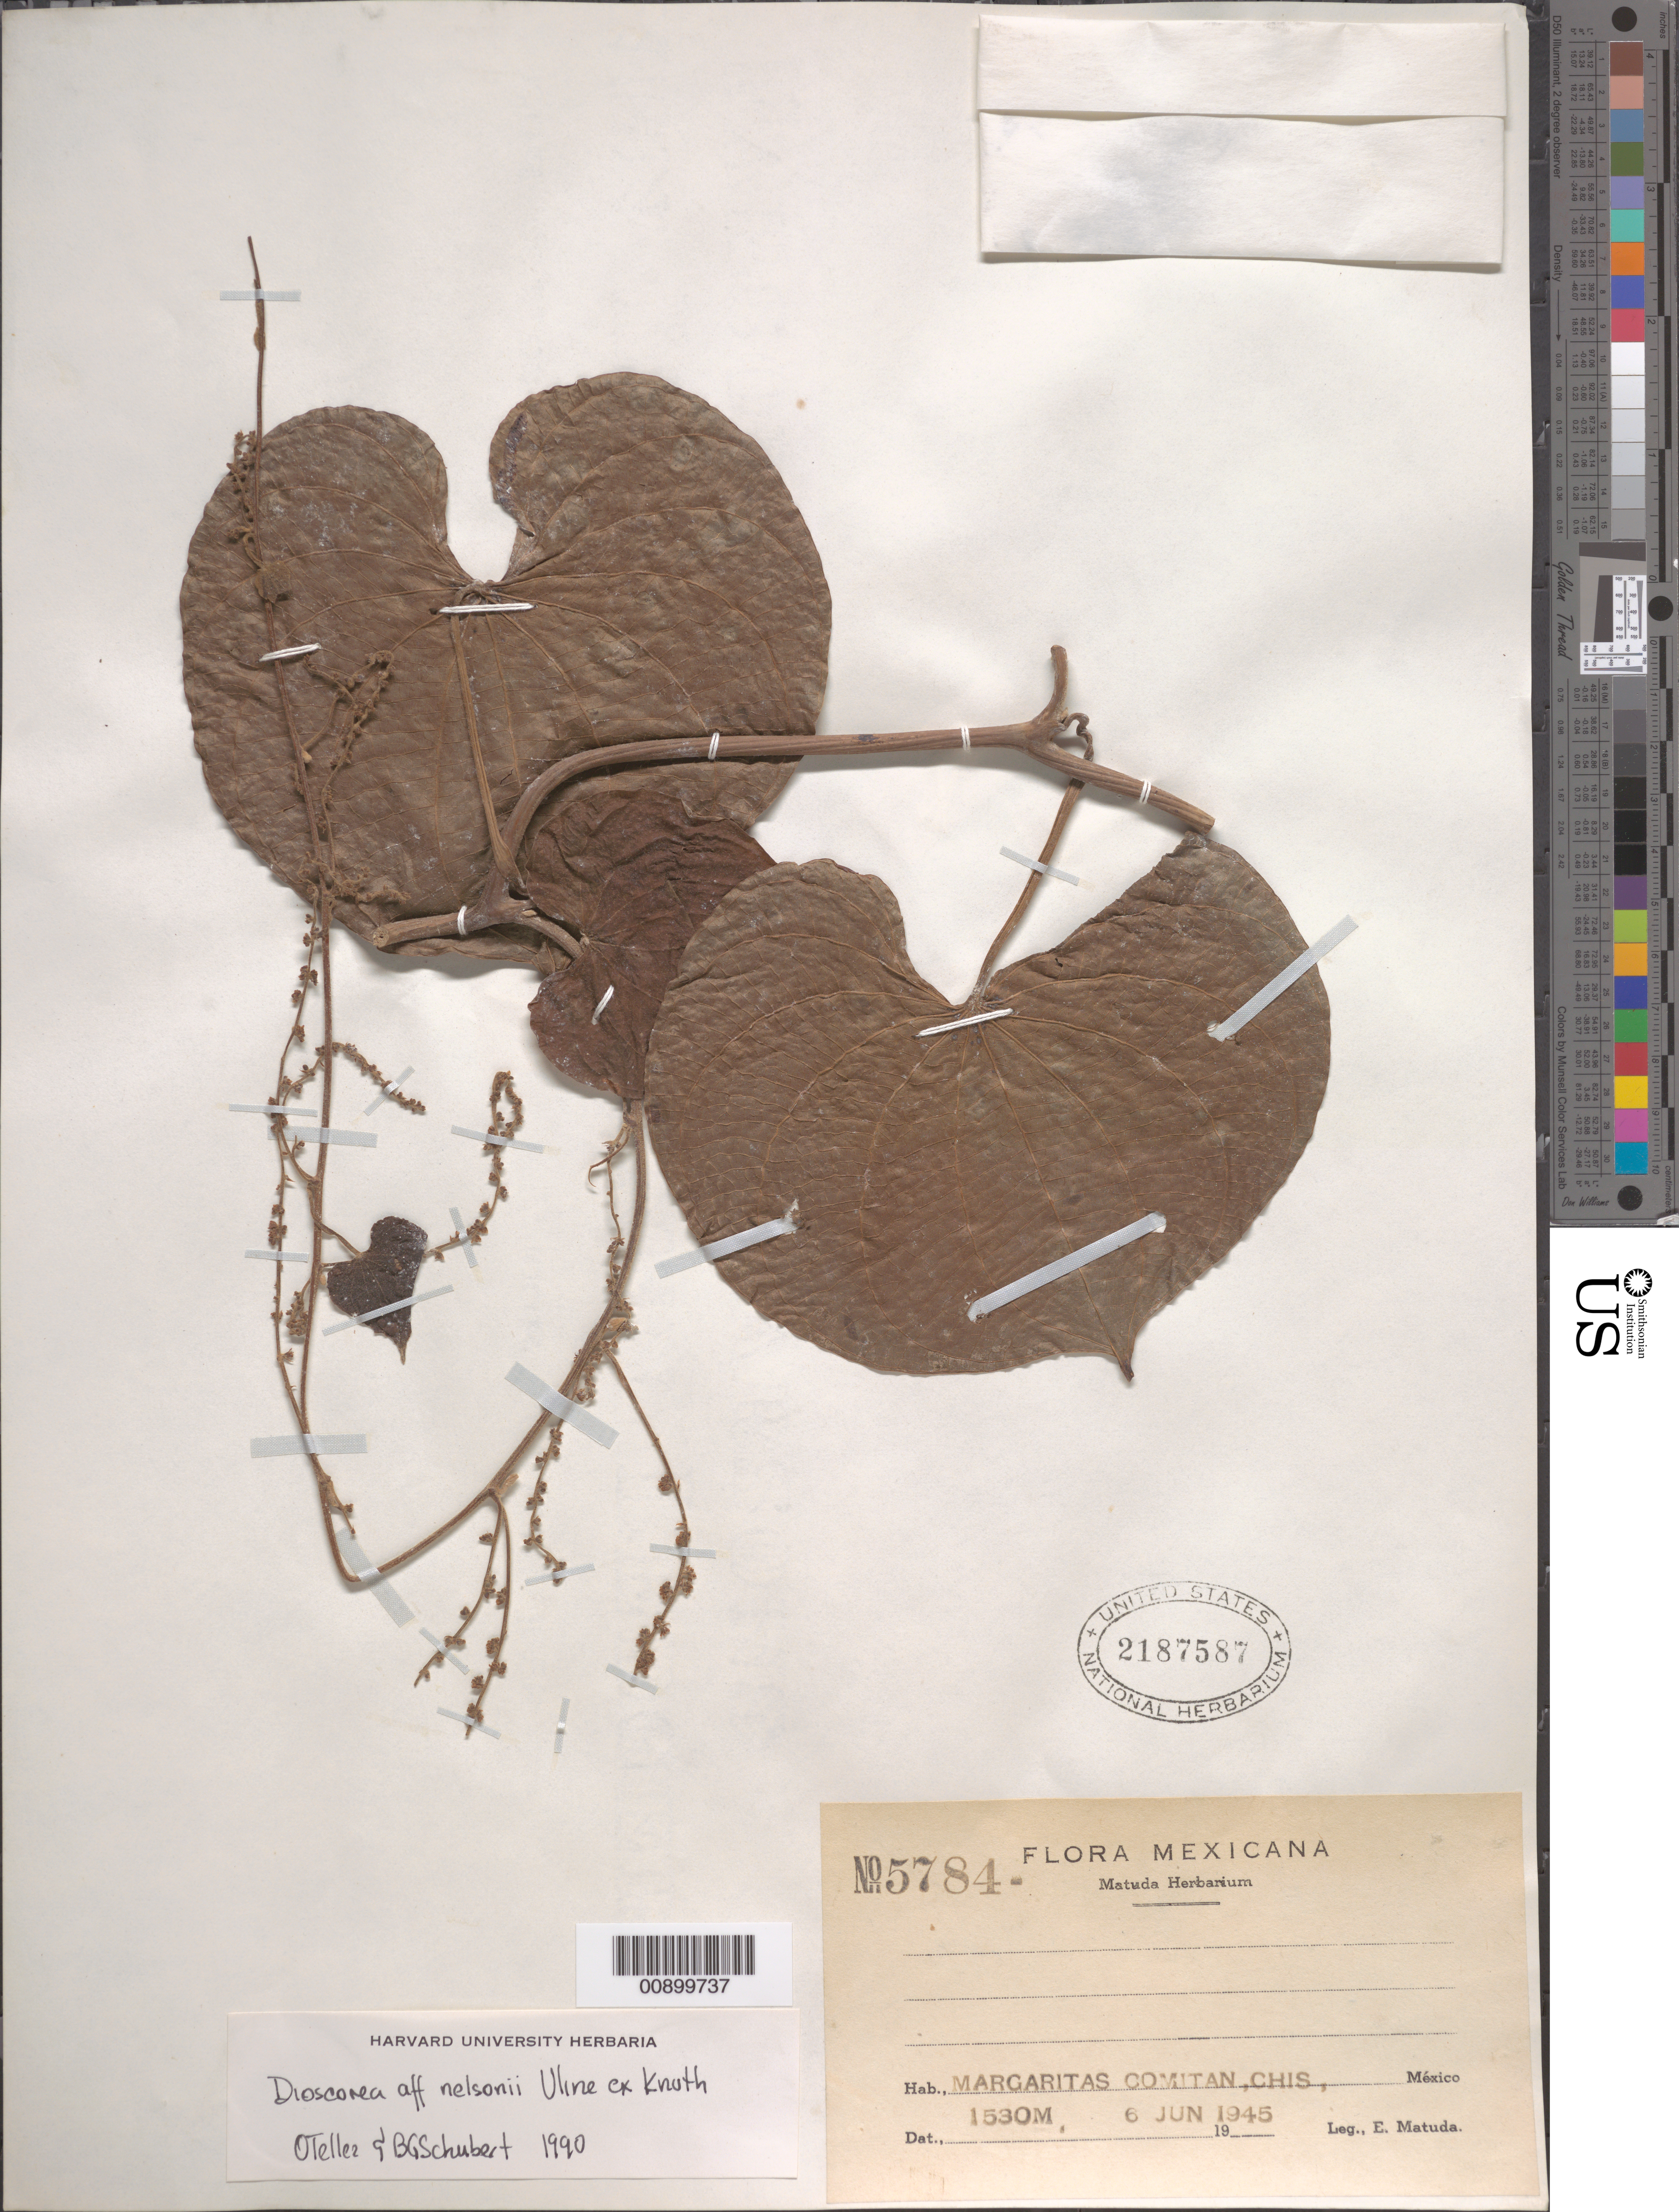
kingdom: Plantae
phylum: Tracheophyta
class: Liliopsida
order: Dioscoreales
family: Dioscoreaceae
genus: Dioscorea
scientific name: Dioscorea nelsonii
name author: Uline ex R. Knuth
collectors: E. Matuda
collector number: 5784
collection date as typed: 06 Jun 1945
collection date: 1945-06-06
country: Mexico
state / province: Chiapas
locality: Margaritas, Comitán, Chiapas.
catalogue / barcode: US 2187587